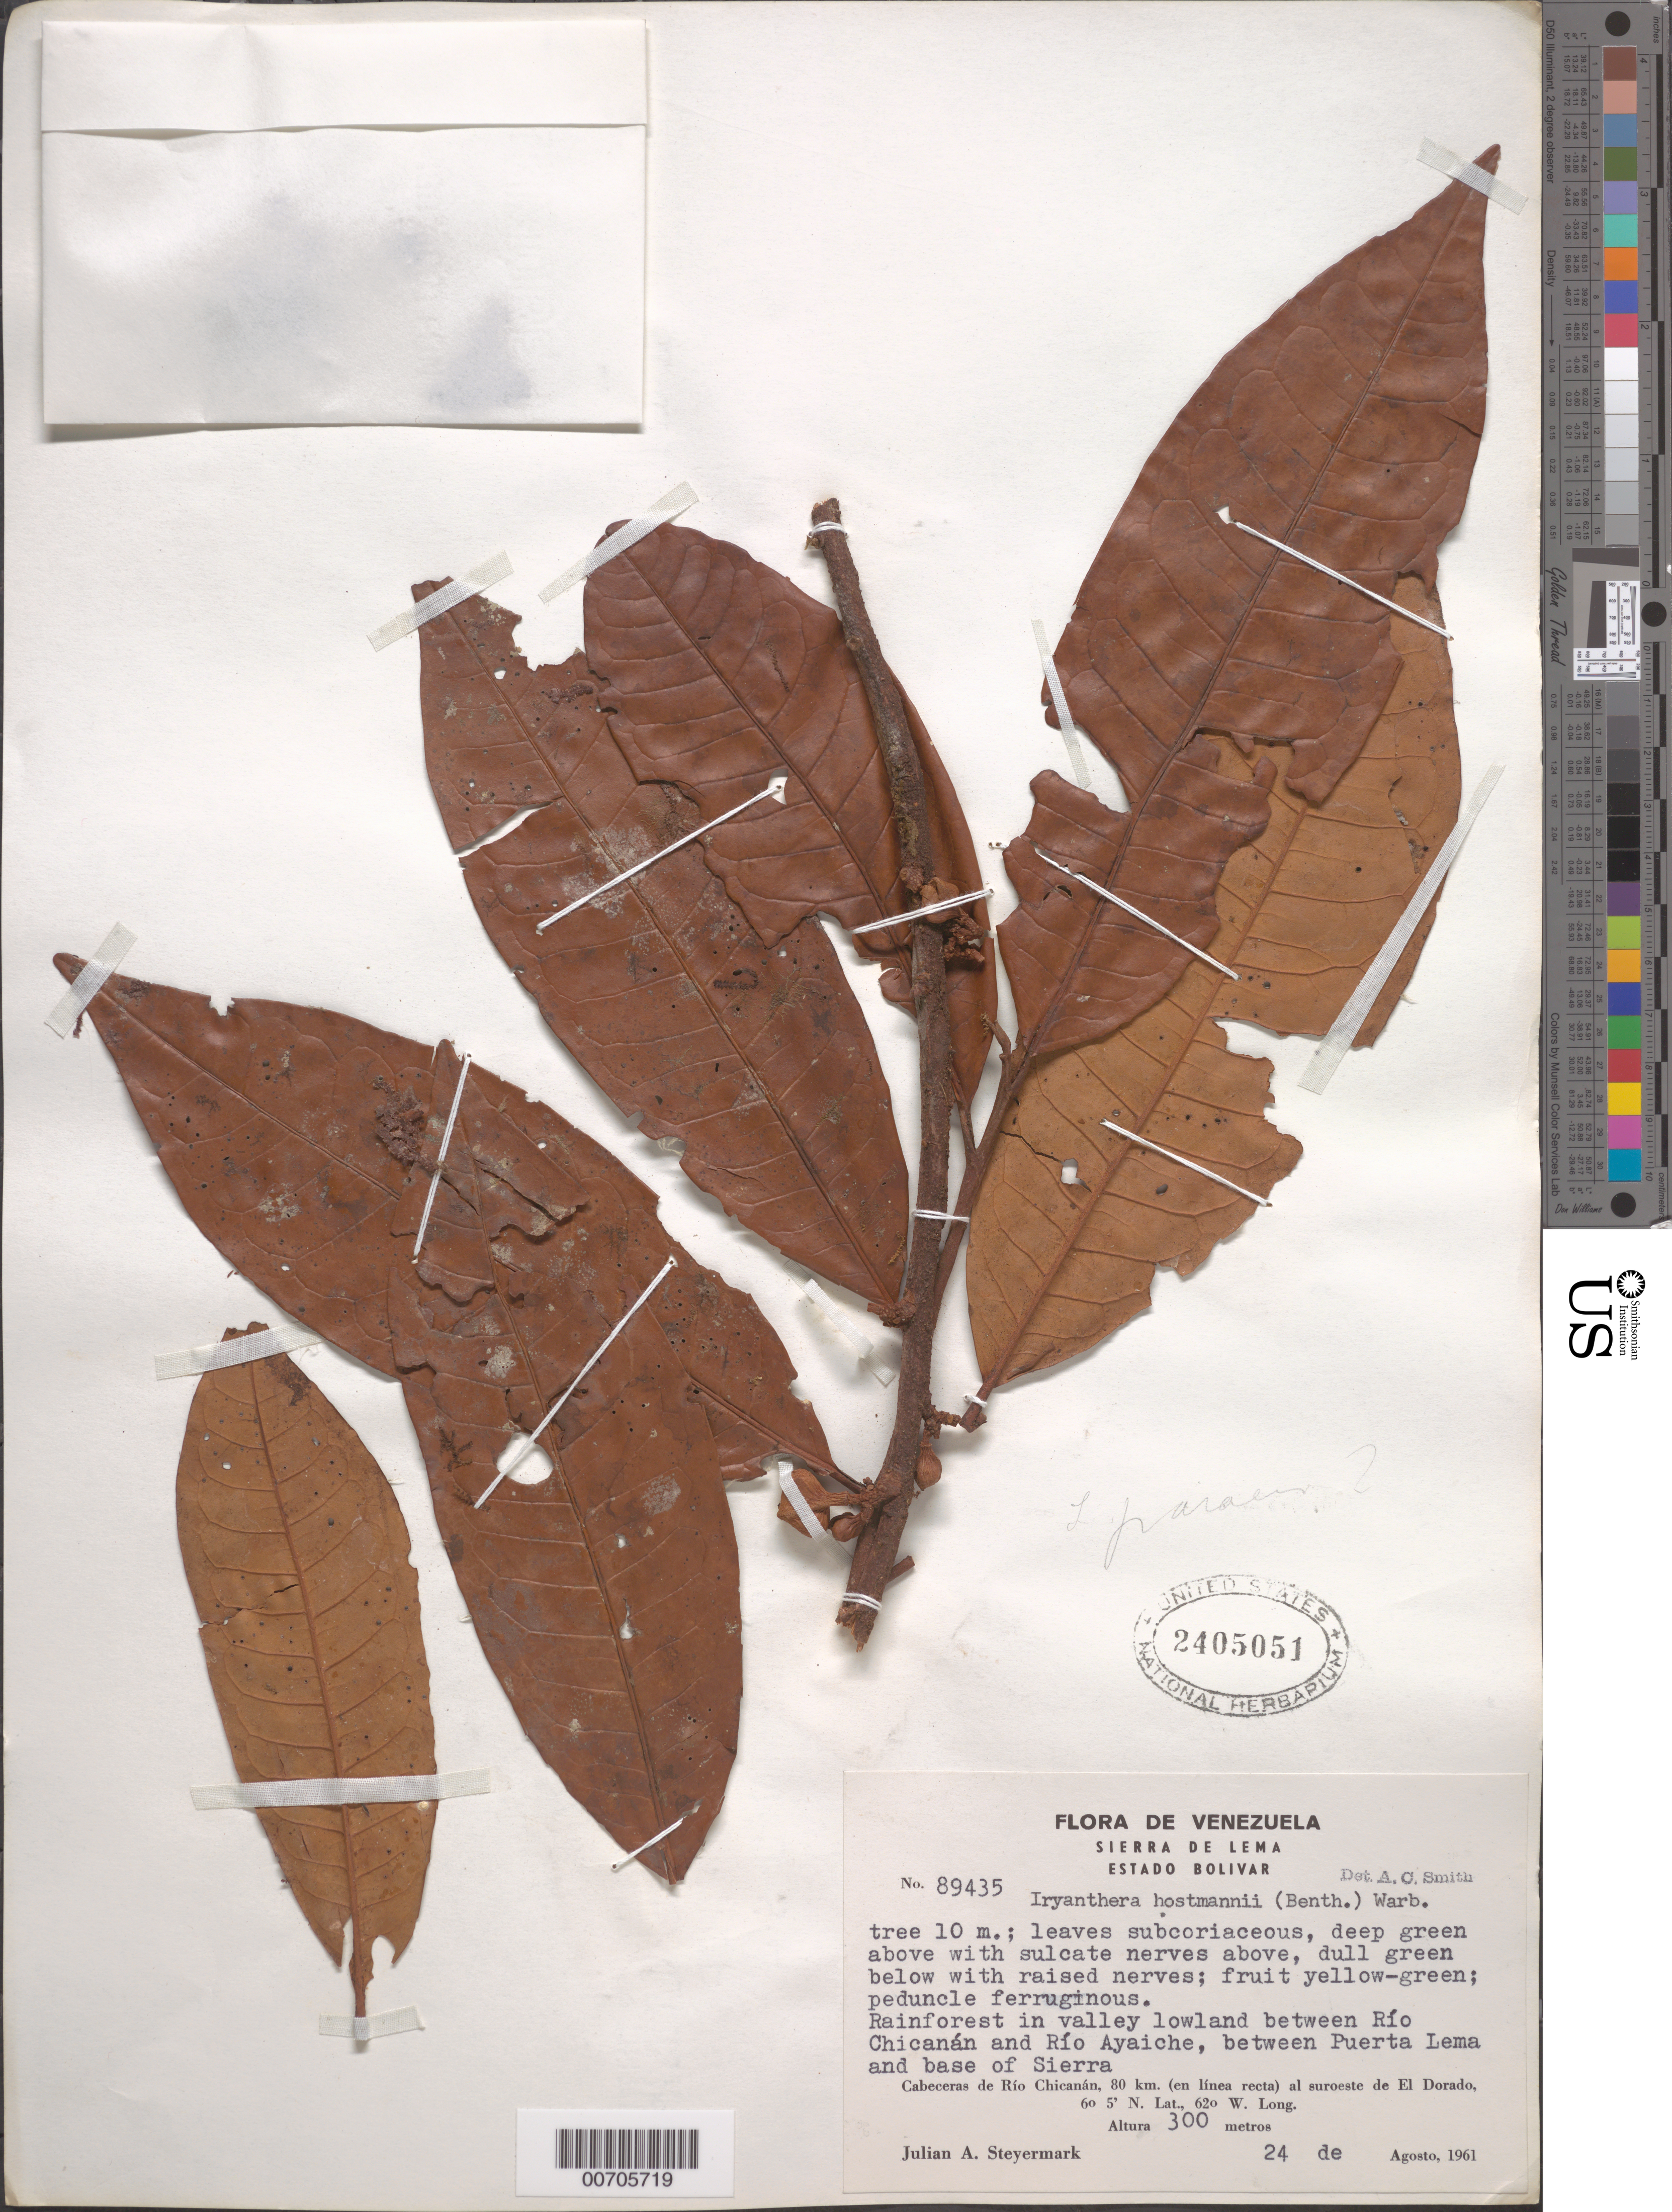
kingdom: Plantae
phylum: Tracheophyta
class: Magnoliopsida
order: Magnoliales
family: Myristicaceae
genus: Iryanthera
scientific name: Iryanthera ulei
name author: Warb.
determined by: Smith, A. C.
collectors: J. Steyermark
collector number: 89435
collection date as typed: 24-Aug-61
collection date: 1961-08-24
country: Venezuela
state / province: Bolívar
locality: Sierra de Lema, Cabaceras de Río Chicanan, 80 km in straight line to SW of El Dorado, between Río Chicanan and Río Ayaiche, between Puerta Lema and base of Sierra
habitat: Rainforest in valley lowland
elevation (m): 200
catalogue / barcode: US 2405051